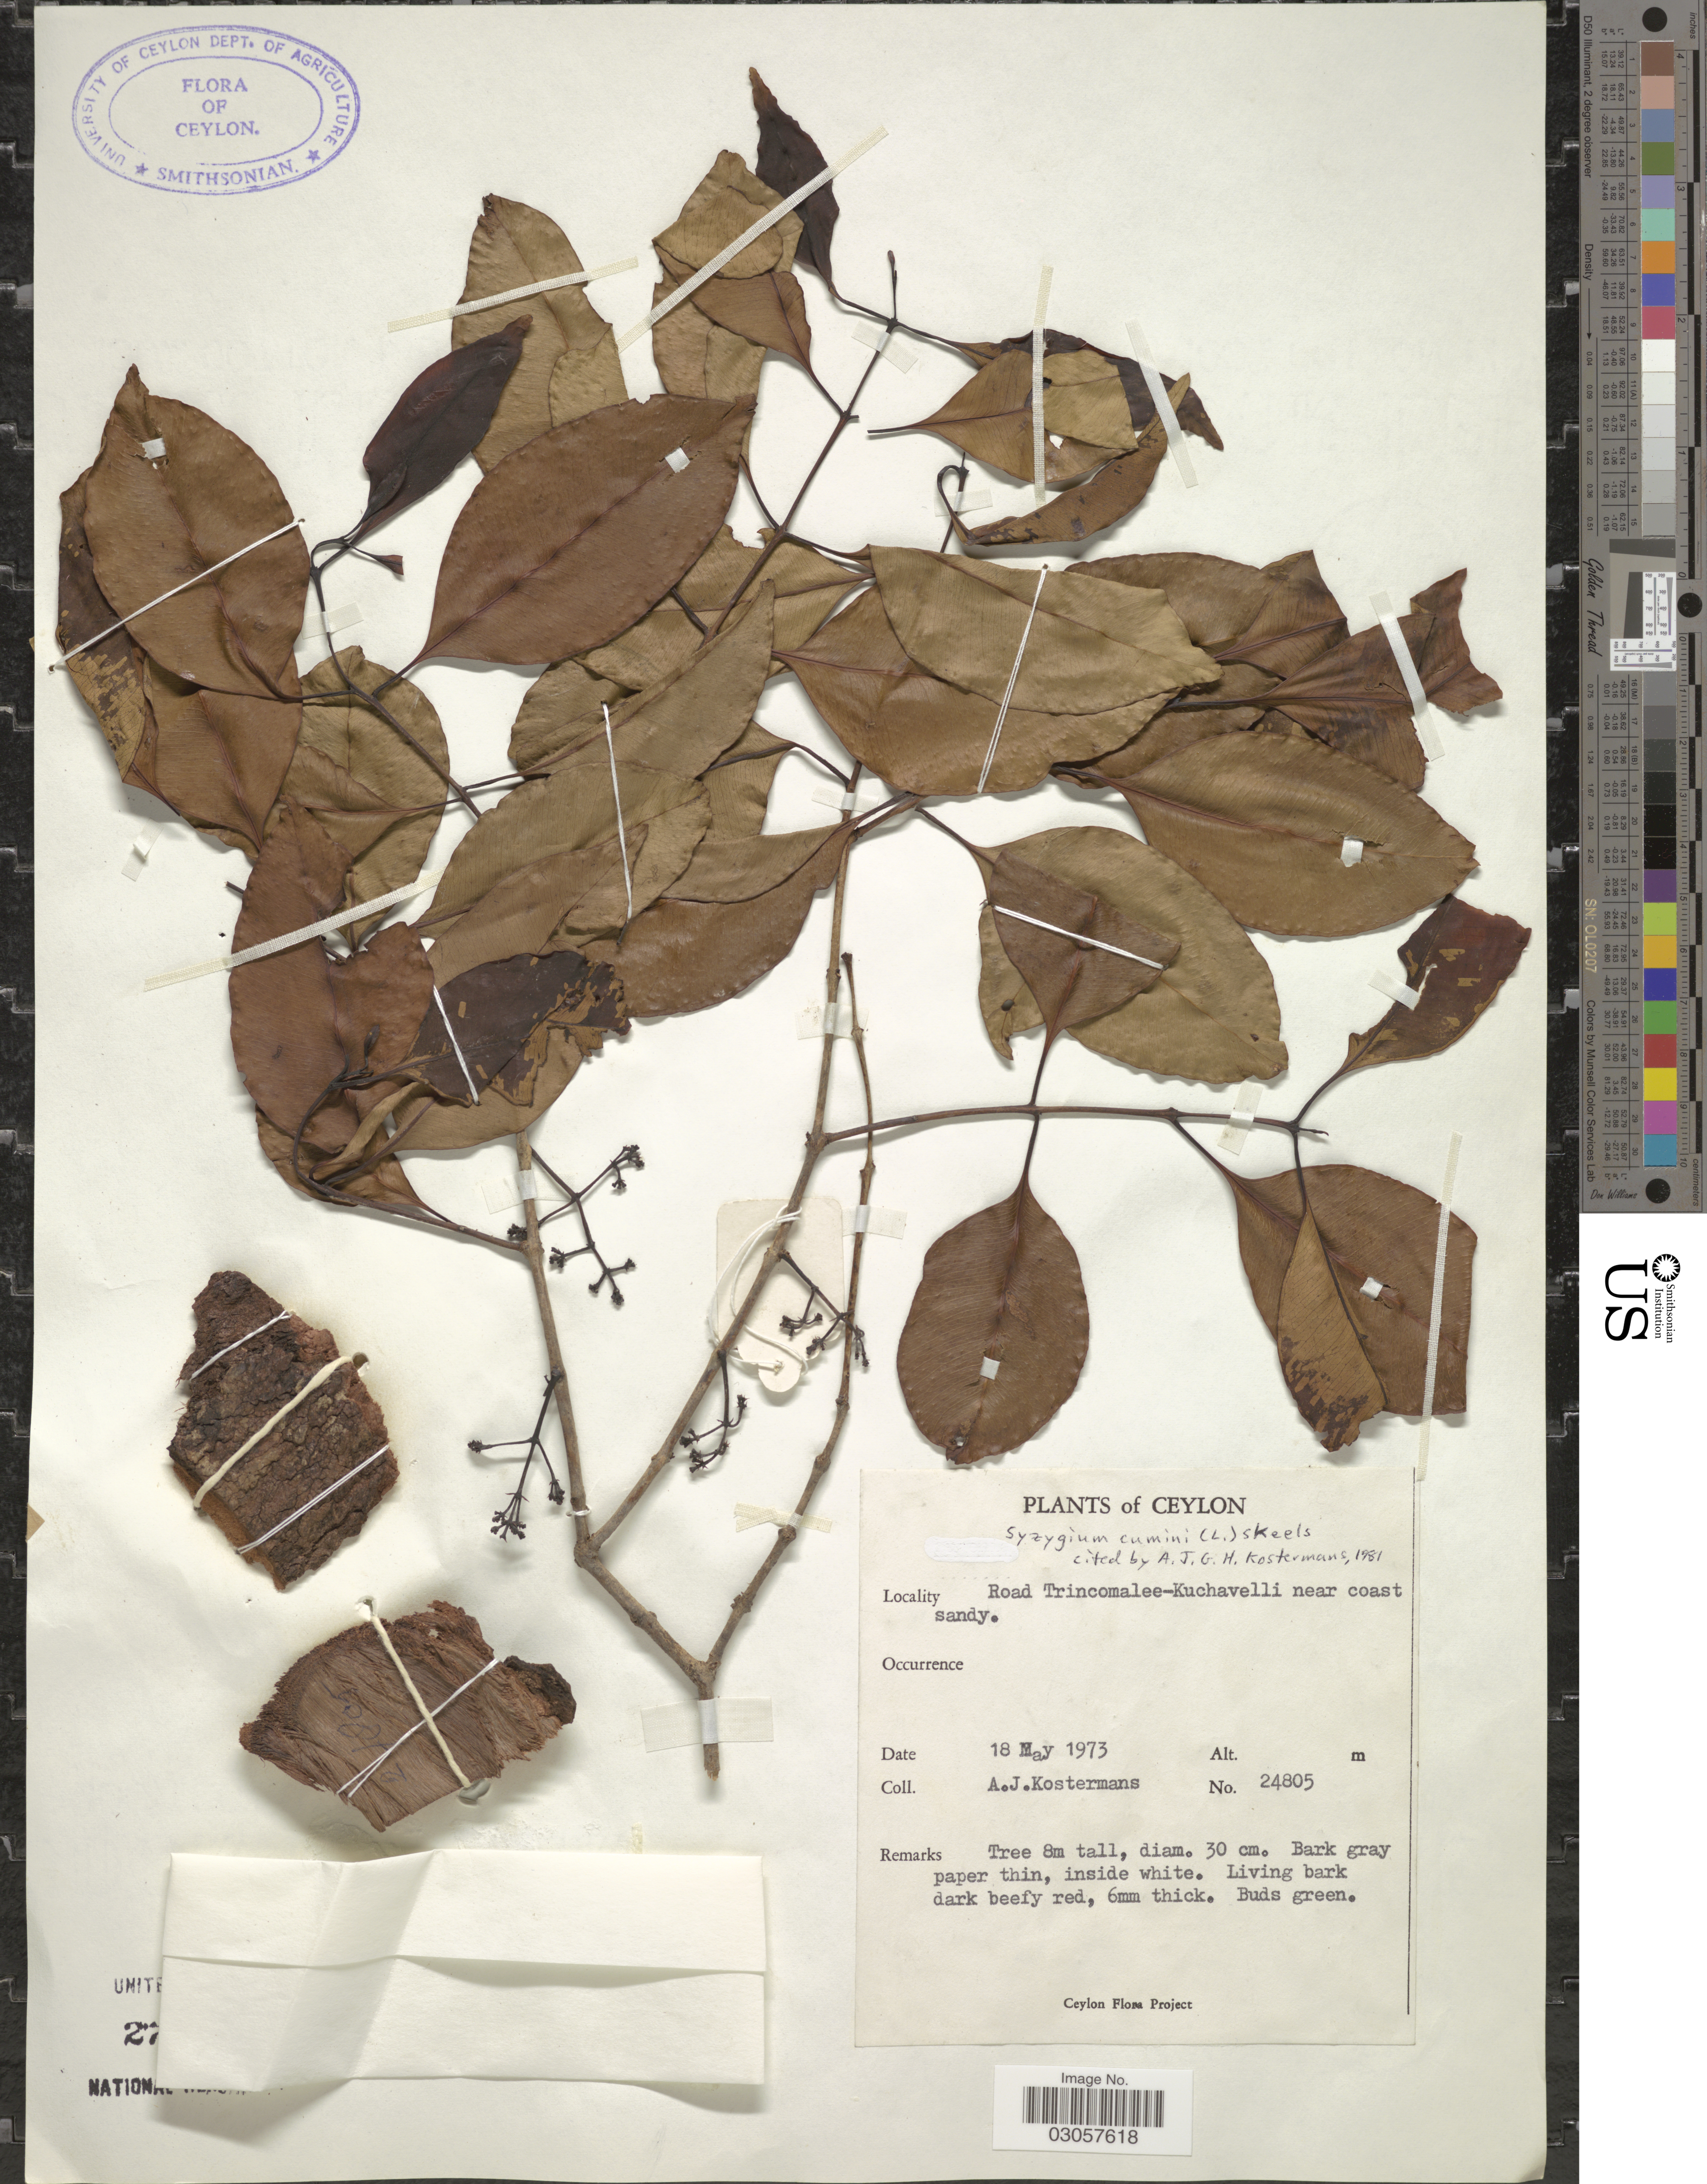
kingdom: Plantae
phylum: Tracheophyta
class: Magnoliopsida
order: Myrtales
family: Myrtaceae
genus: Syzygium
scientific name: Syzygium cumini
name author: (L.) Skeels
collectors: A. J. G. Kostermans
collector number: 24805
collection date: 1973-05-18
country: Sri Lanka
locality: Ceylon. Road Trincomalee-Kuchavelli near coast sandy.